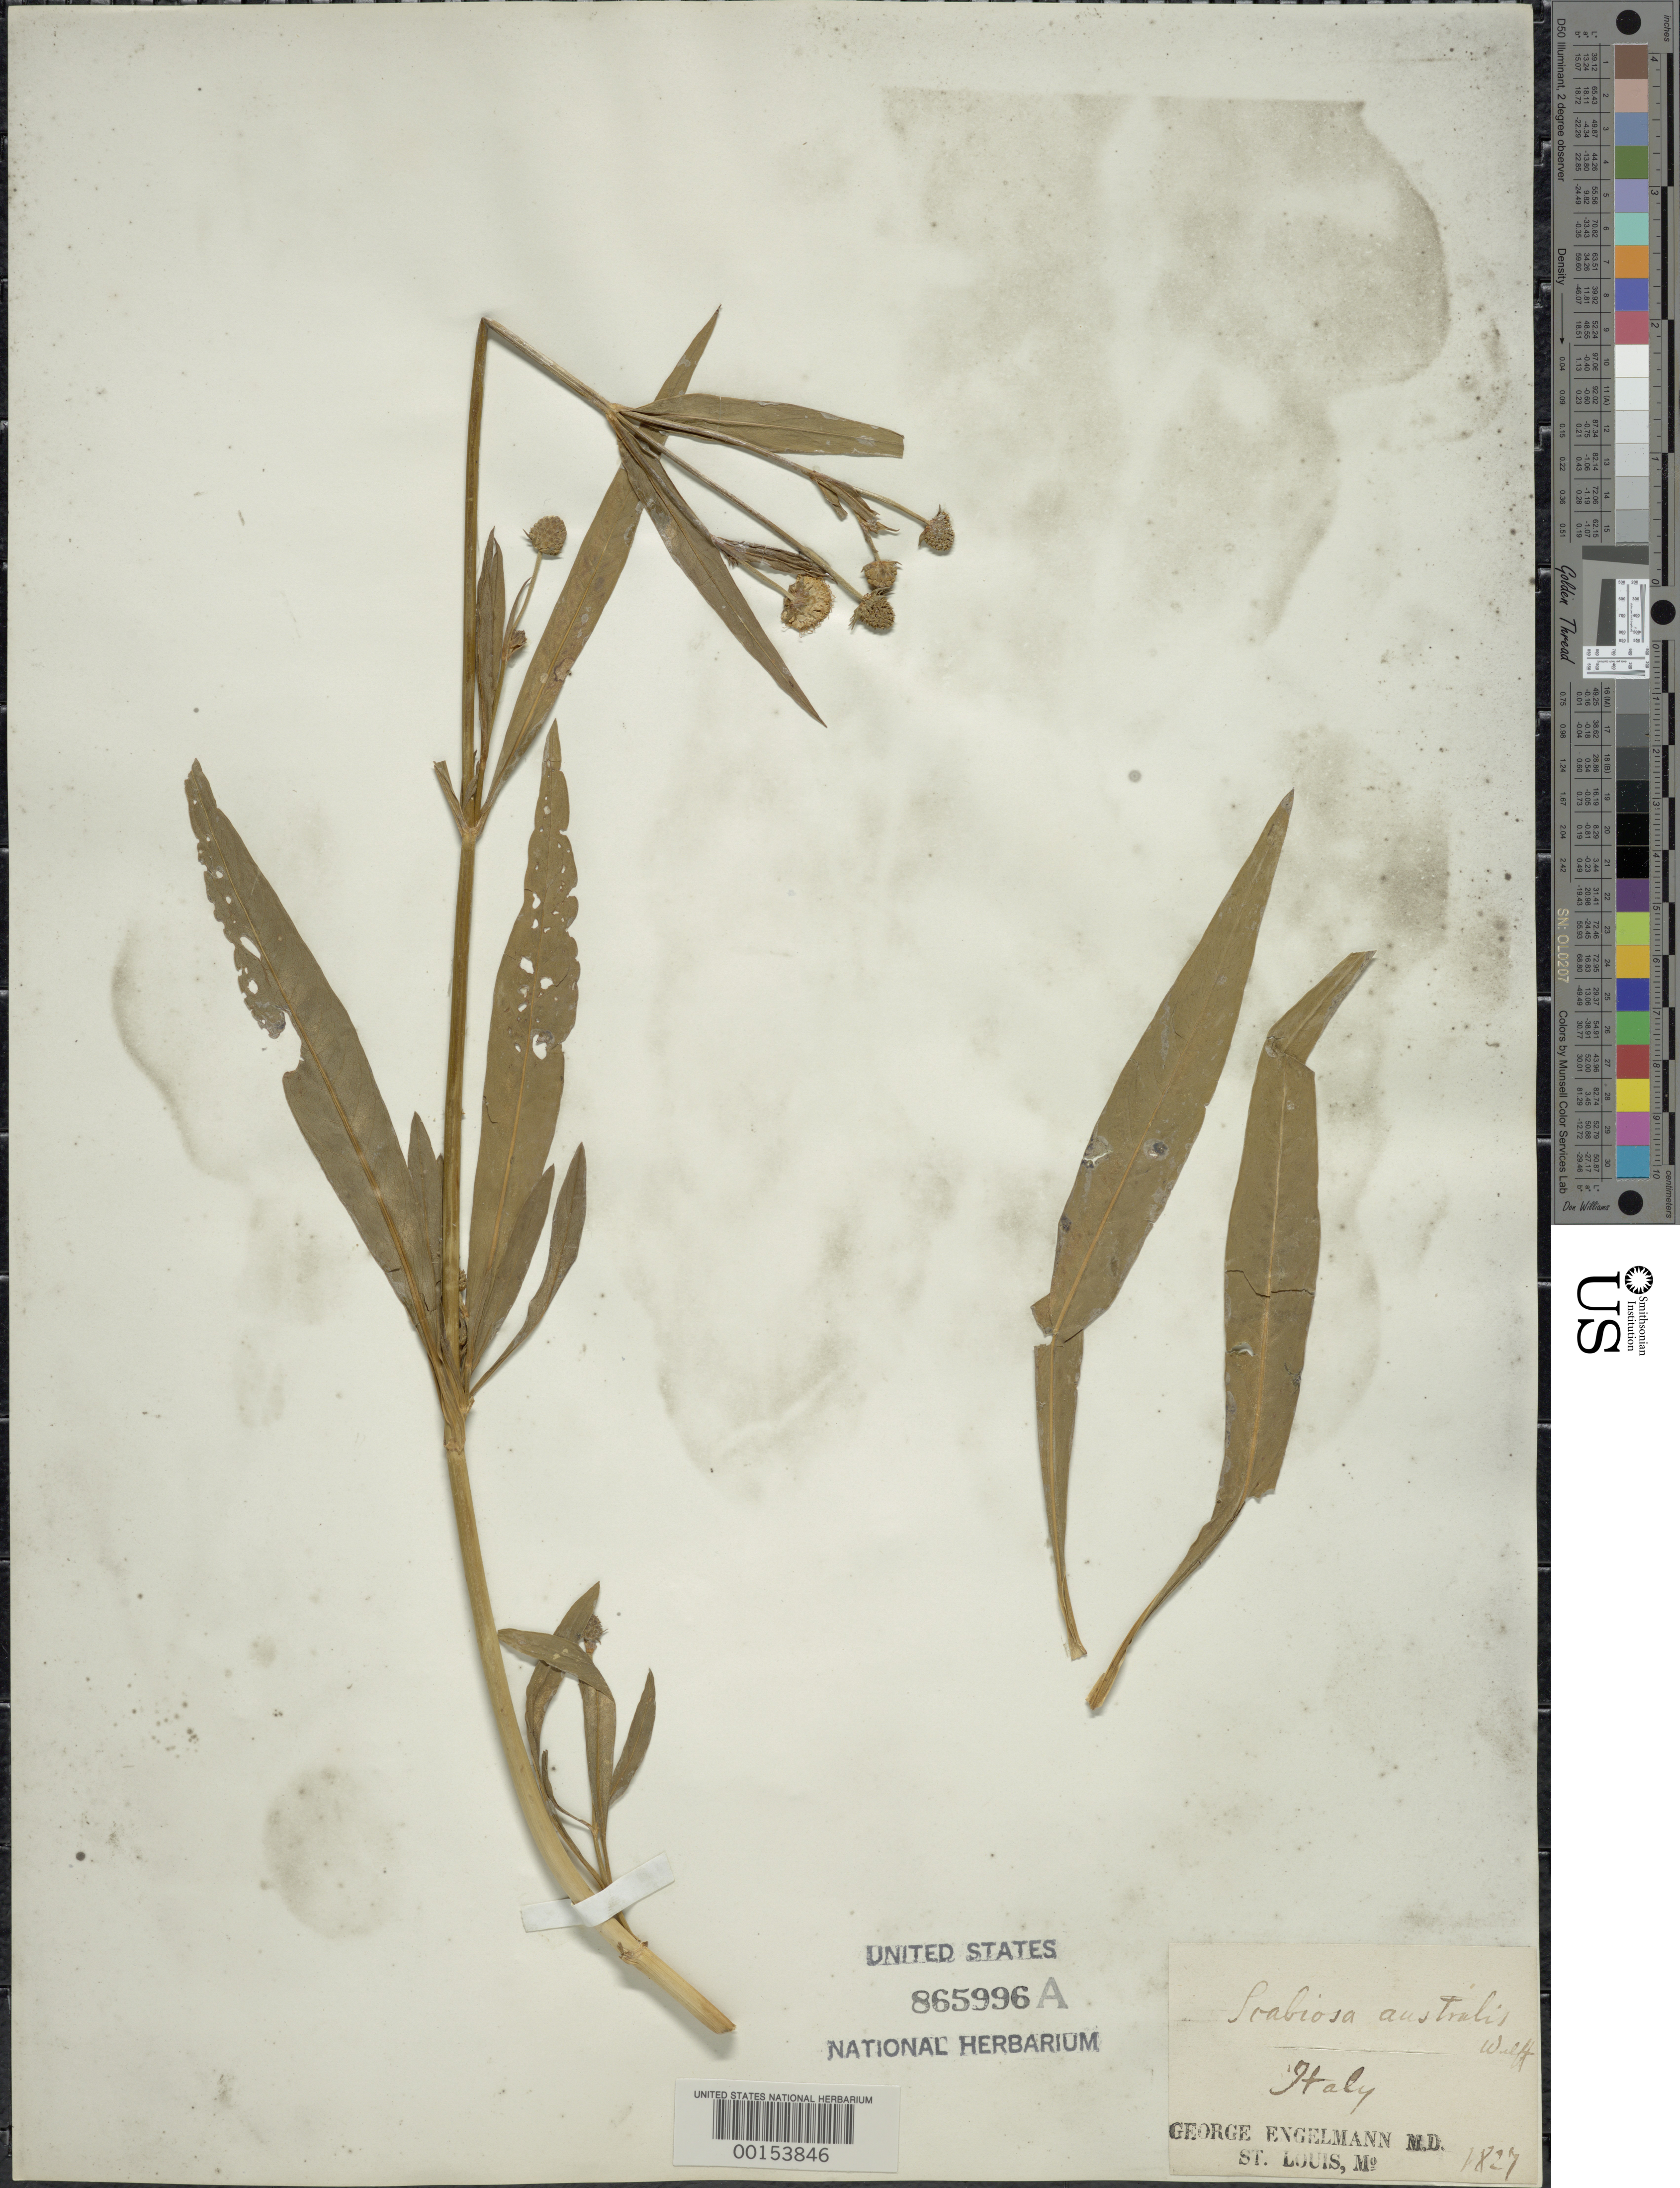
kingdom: Plantae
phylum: Tracheophyta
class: Magnoliopsida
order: Dipsacales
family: Caprifoliaceae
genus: Succisa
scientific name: Succisa australis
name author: Rchb.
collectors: G. Engelmann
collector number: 1827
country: Italy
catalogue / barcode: US 865996A